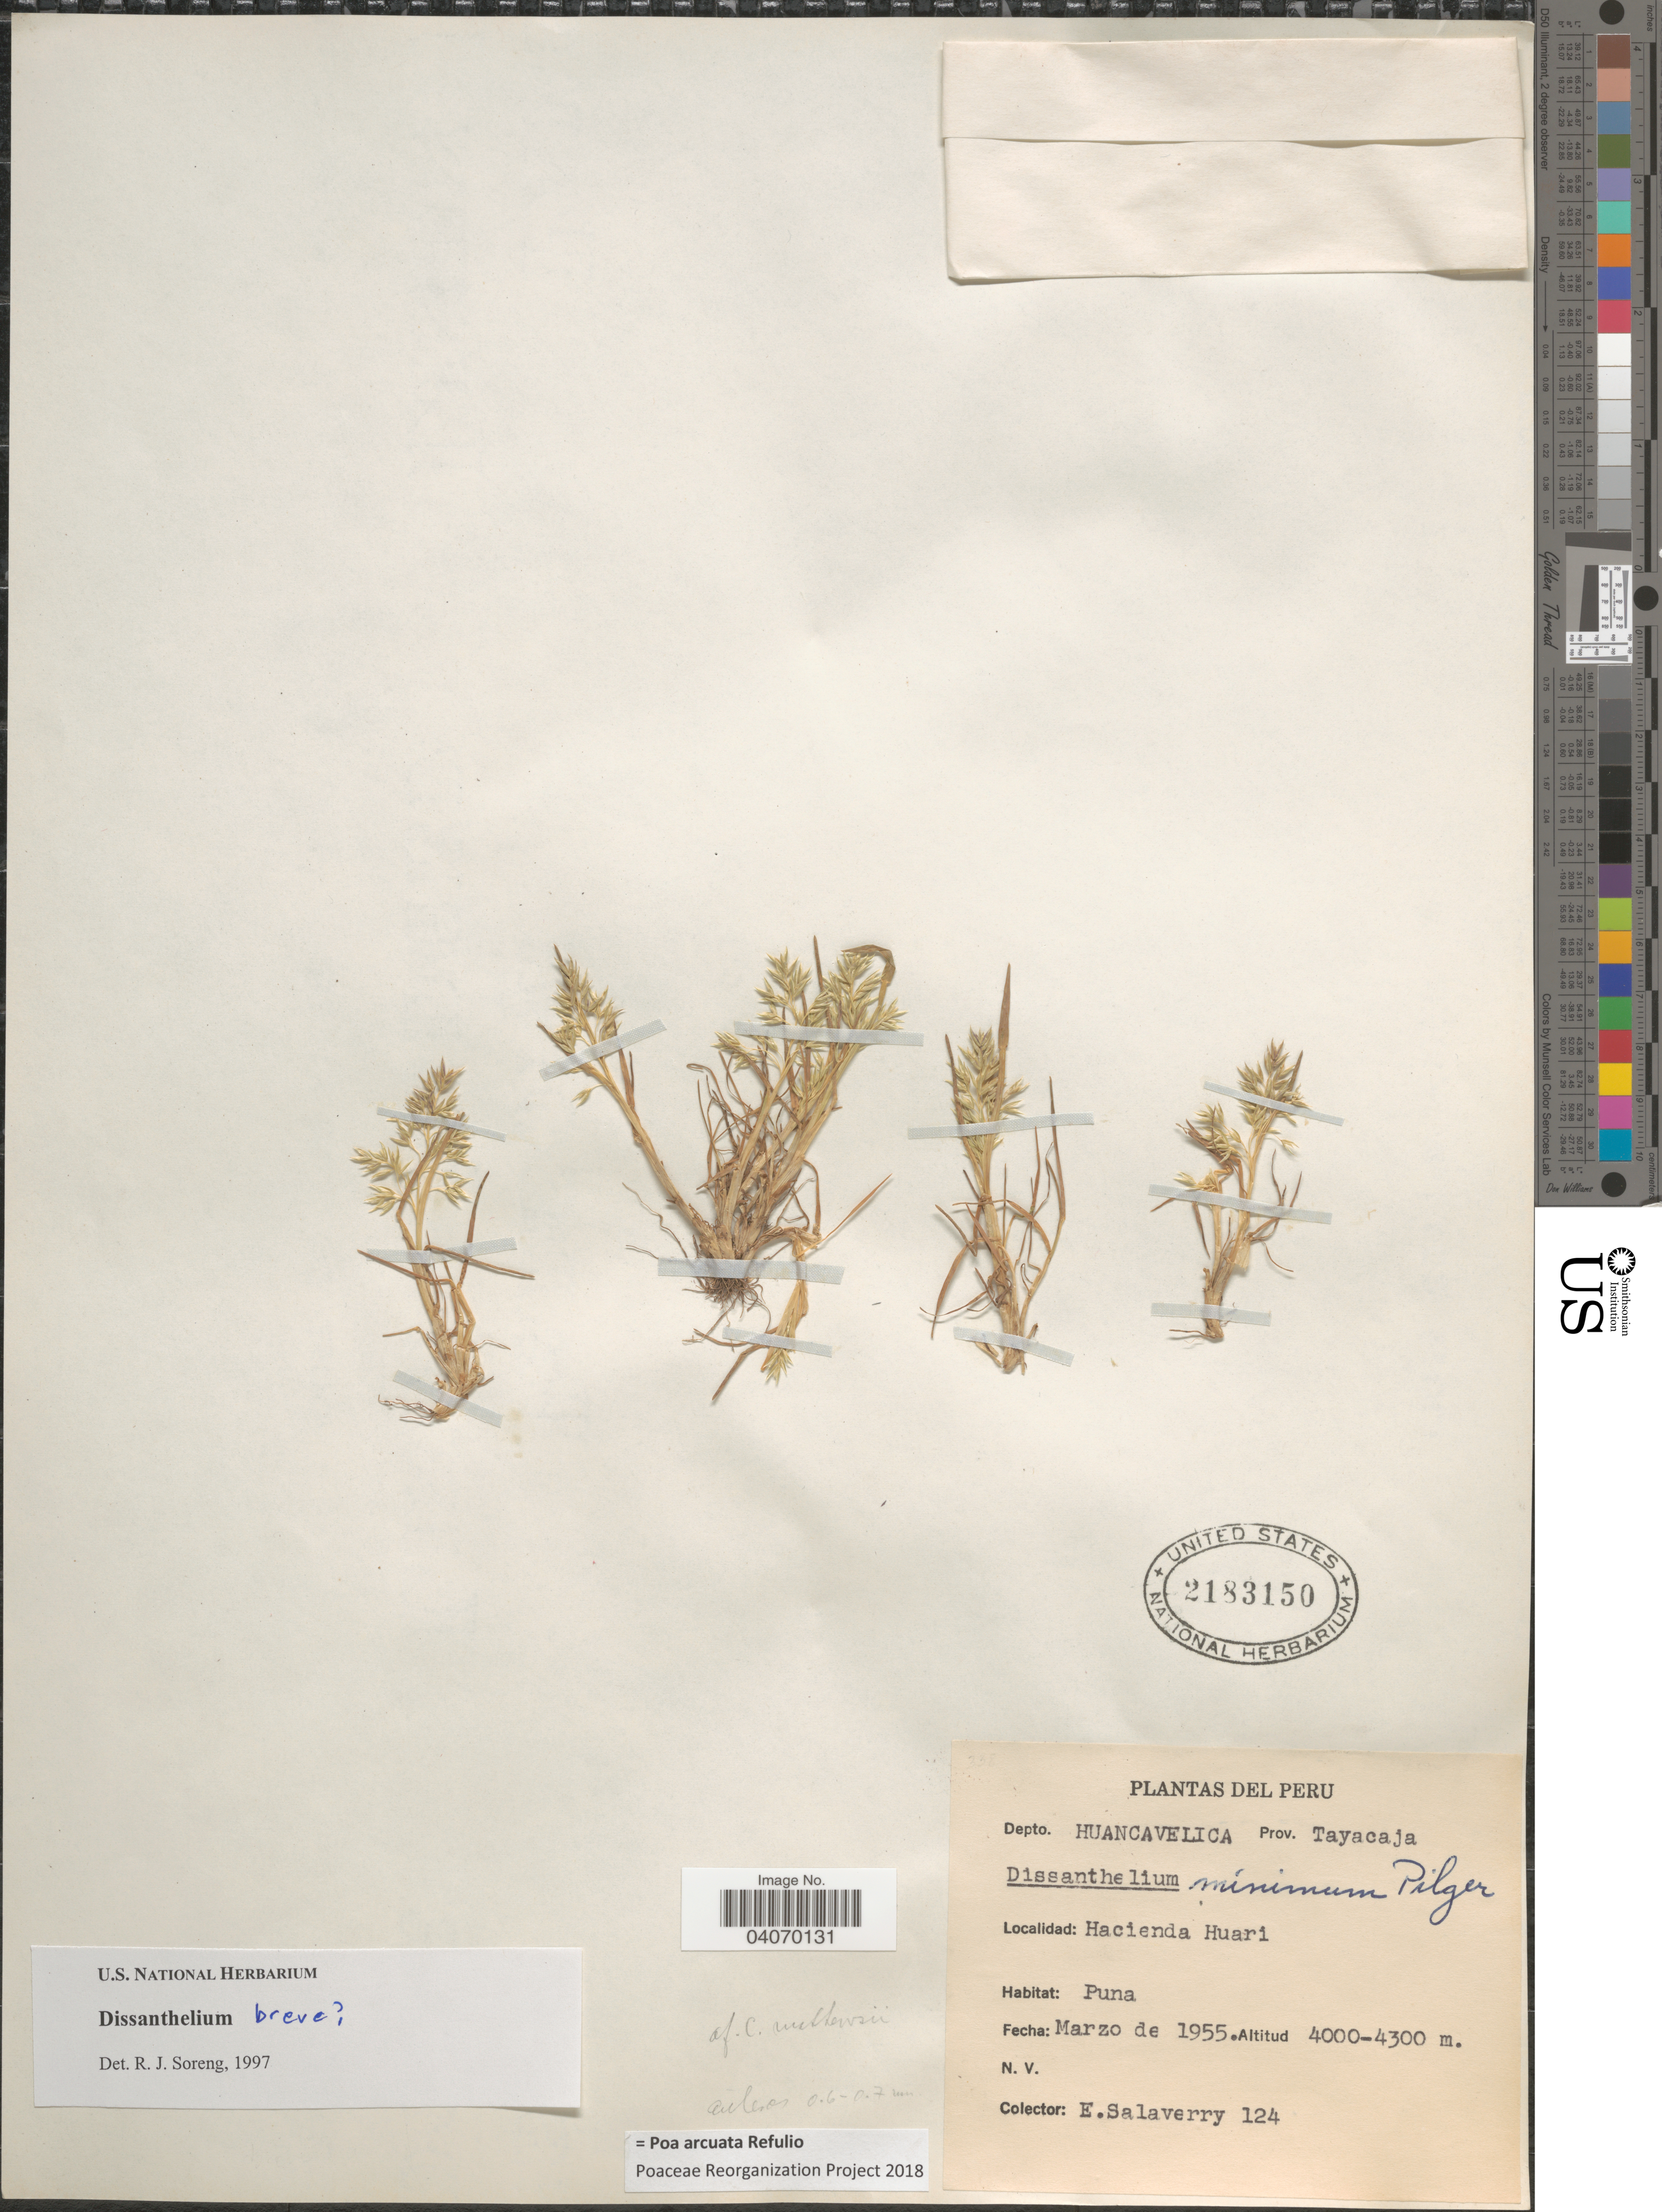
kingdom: Plantae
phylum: Tracheophyta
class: Liliopsida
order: Poales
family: Poaceae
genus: Poa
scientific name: Poa arcuata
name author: Refulio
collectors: E. Salaverry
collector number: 124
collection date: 1955-03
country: Peru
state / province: Huancavelica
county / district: Tayacaja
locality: Depto. Huancavelica. Prov. Tayacaja. Hacienda Huari. Puna.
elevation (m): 4000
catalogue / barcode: US 2183150